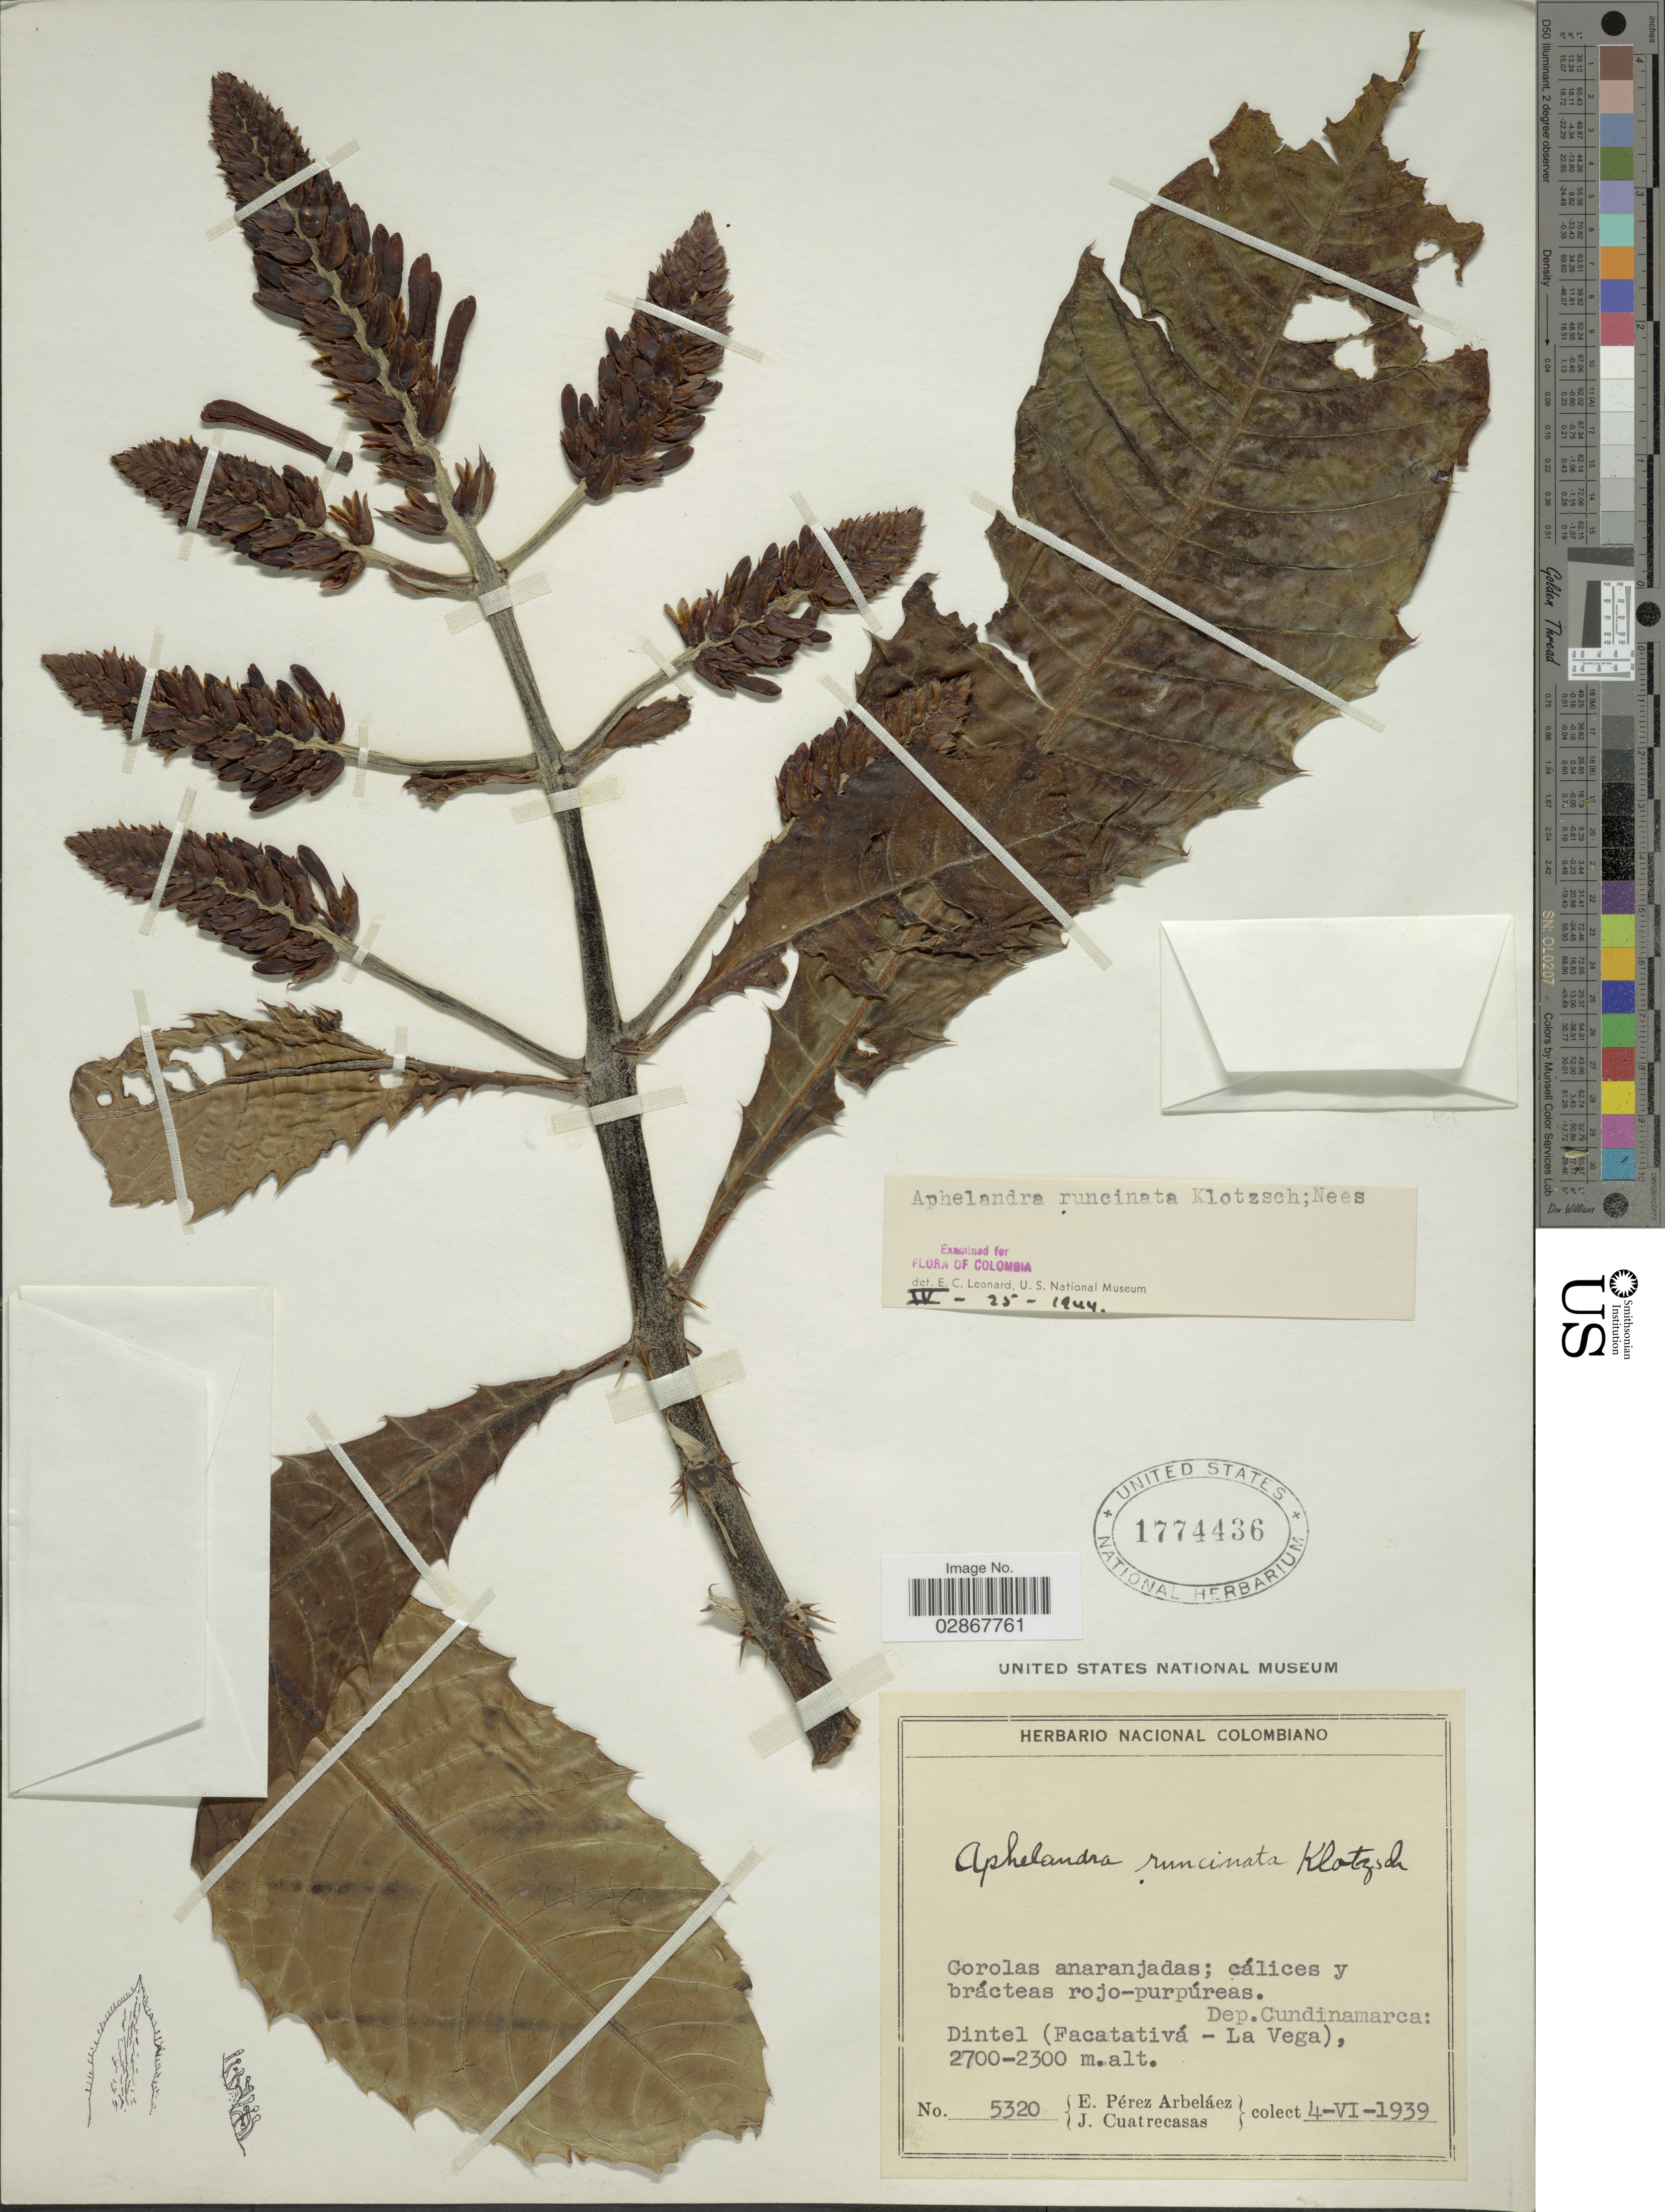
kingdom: Plantae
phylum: Tracheophyta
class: Magnoliopsida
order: Lamiales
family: Acanthaceae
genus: Aphelandra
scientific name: Aphelandra runcinata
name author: Klotzsch ex Nees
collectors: E. Pérez Arbeláez & J. Cuatrecasas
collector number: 5320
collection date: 1939-06-04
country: Colombia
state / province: Cundinamarca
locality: Dep. Cundinamarca: Dintel (Facatativá-La Vega).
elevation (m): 2300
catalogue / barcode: US 1774436